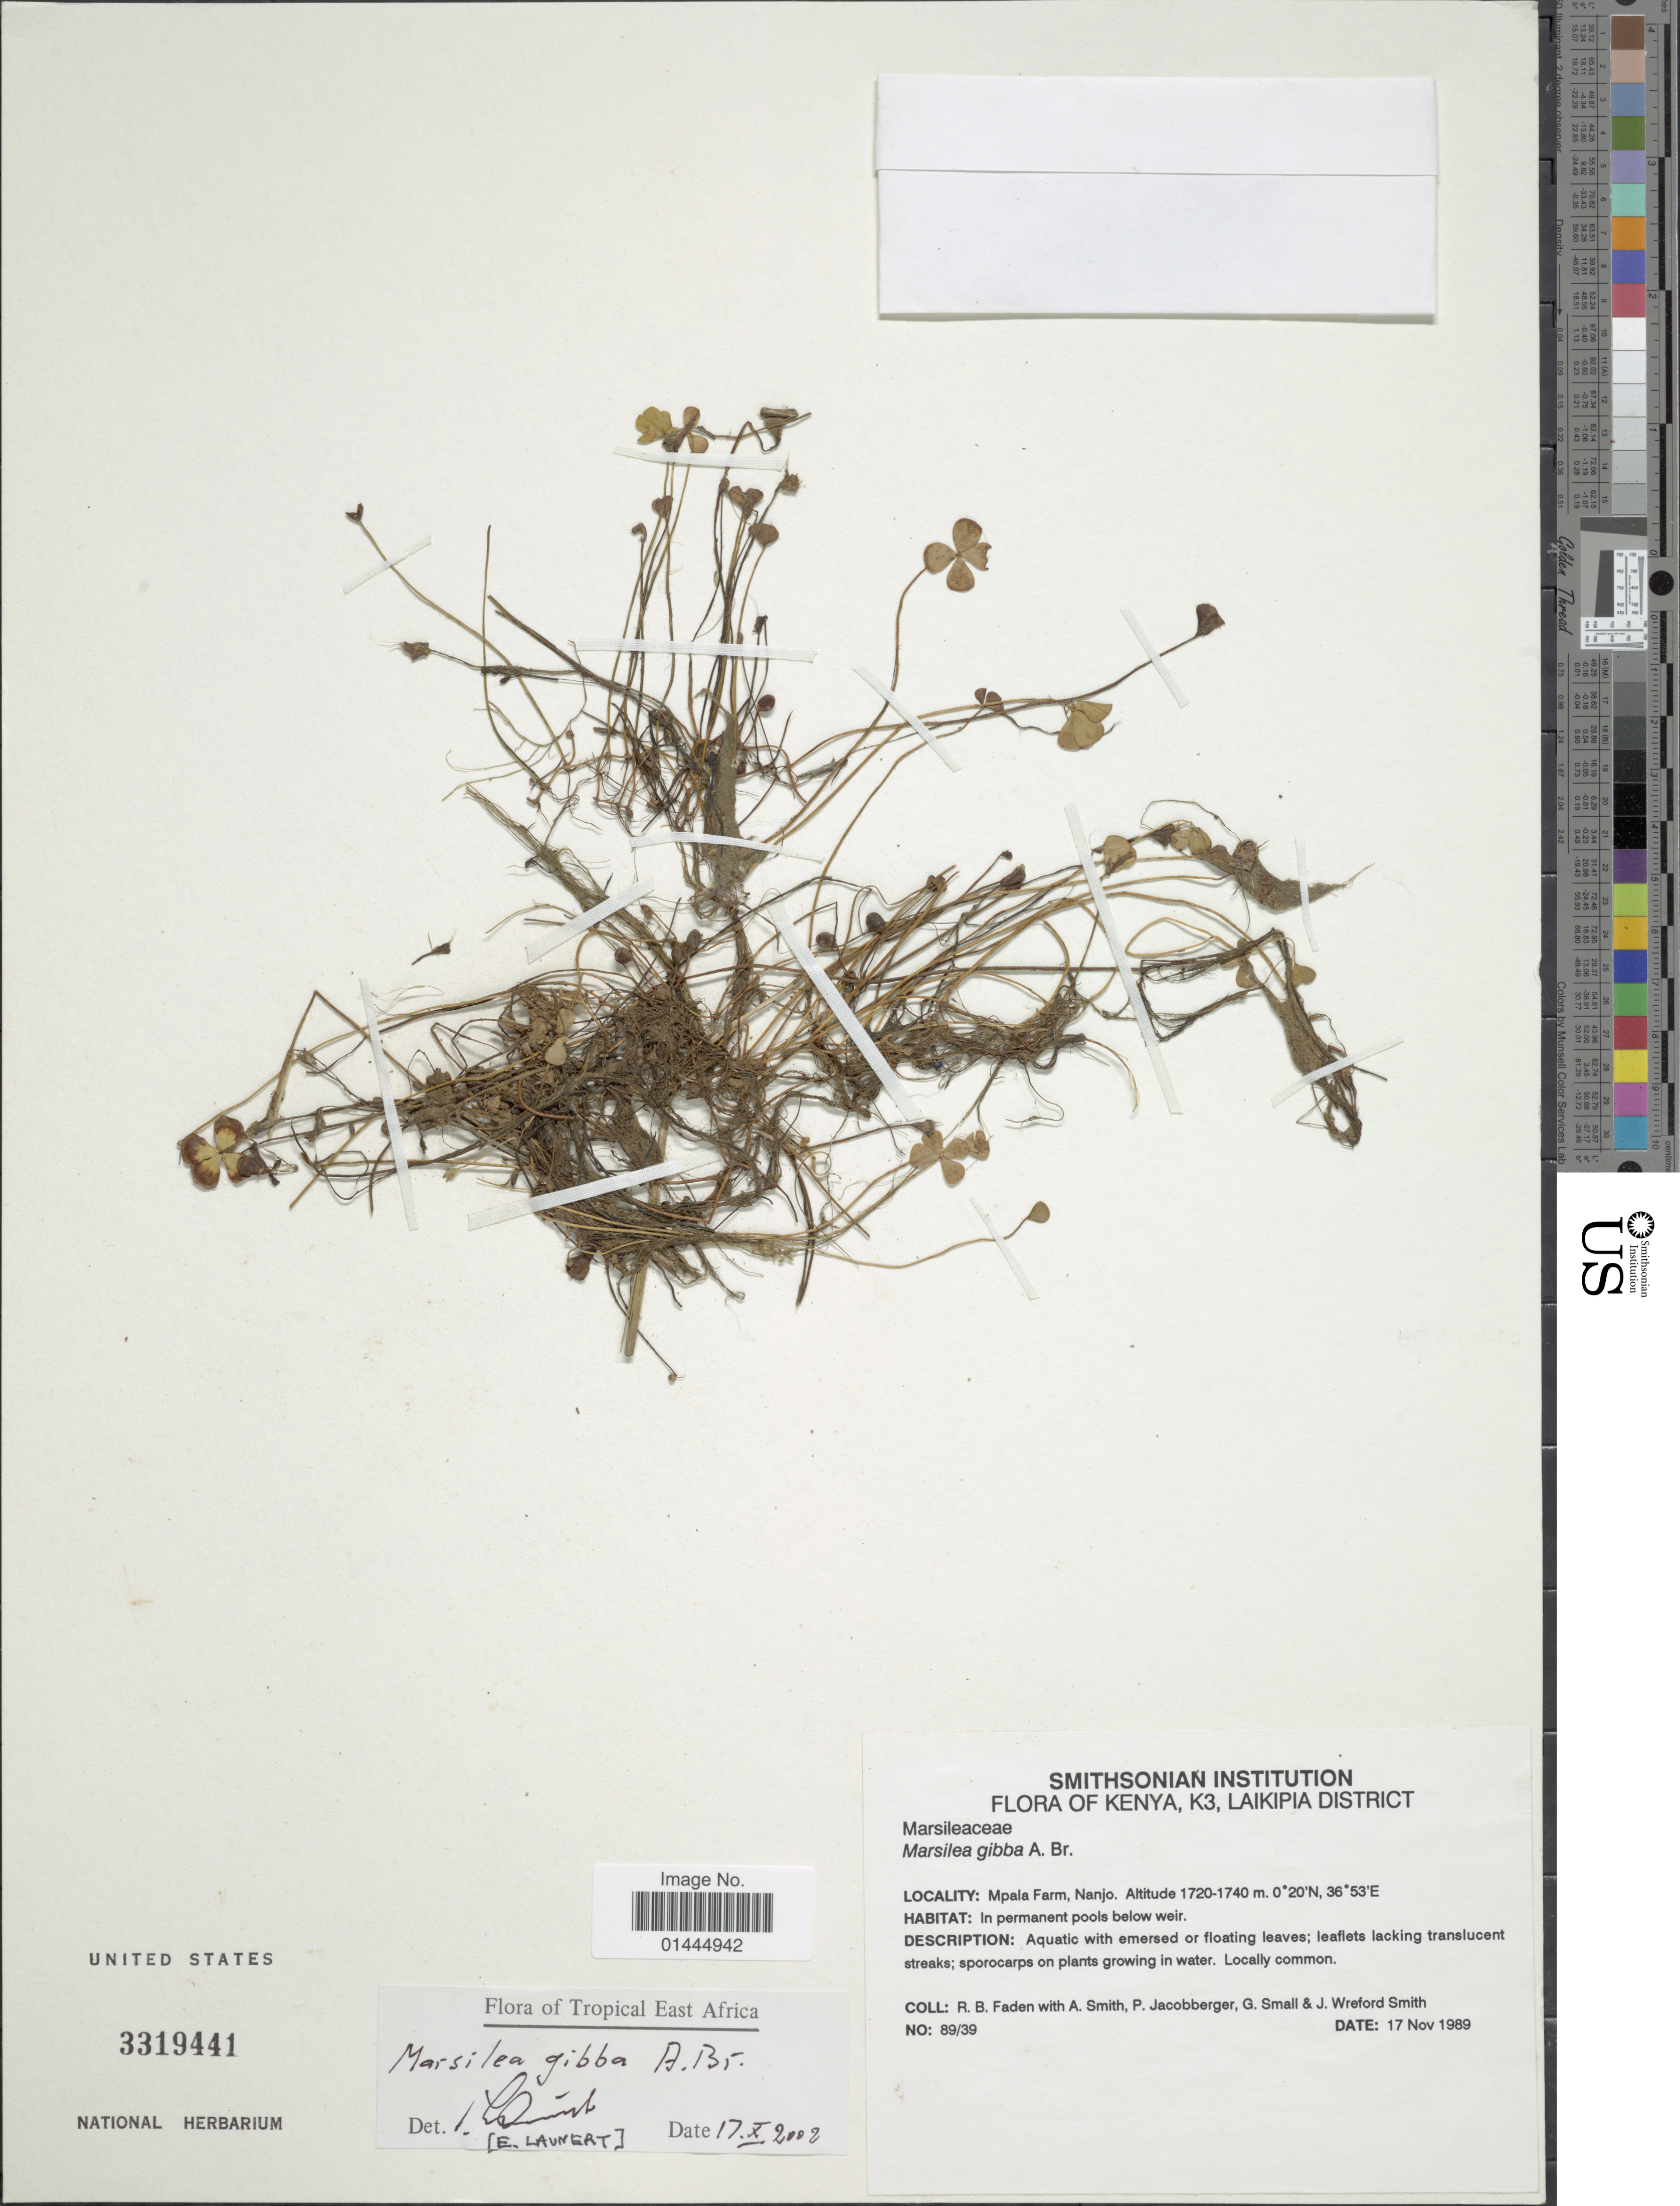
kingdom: Plantae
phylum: Tracheophyta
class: Polypodiopsida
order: Salviniales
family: Marsileaceae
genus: Marsilea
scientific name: Marsilea gibba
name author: A. Braun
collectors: R. B. Faden, A. Smith, P. Jacobberger, G. Small & J. W. Smith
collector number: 89/39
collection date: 1989-11-17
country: Kenya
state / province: Laikipia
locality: K3, Mpala Farm, Nanjo.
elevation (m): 1720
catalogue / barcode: US 3319441